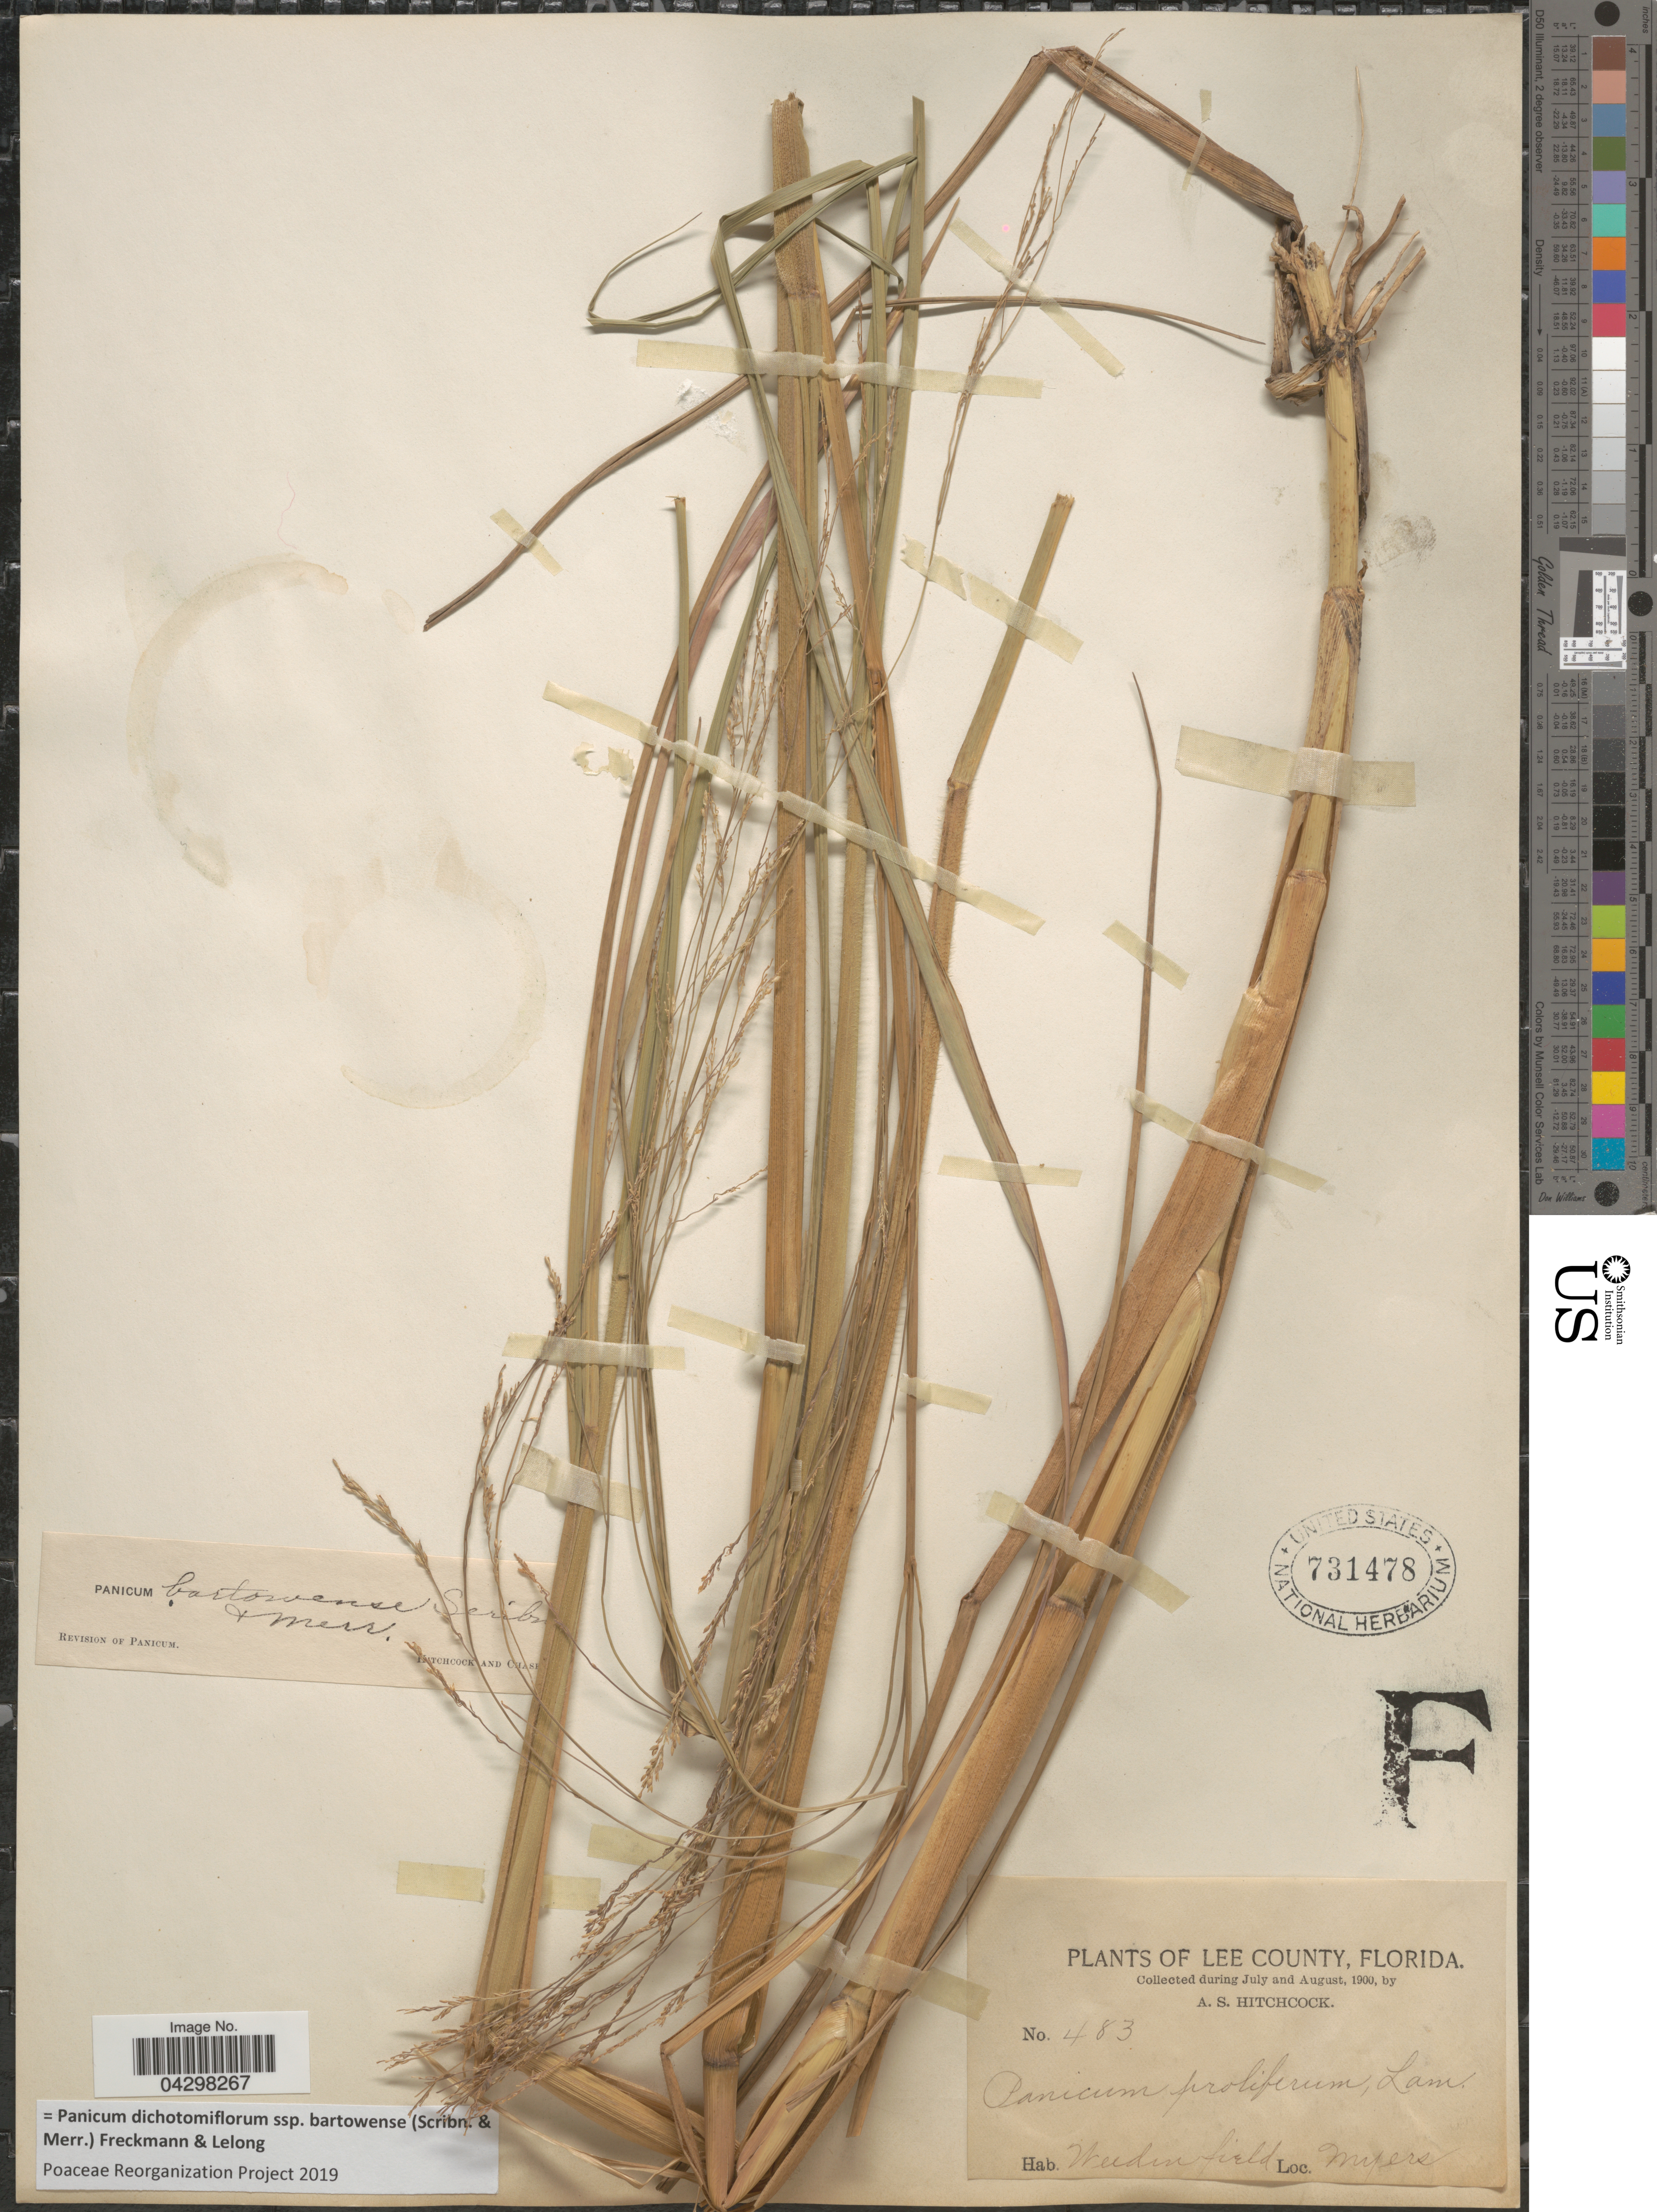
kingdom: Plantae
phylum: Tracheophyta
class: Liliopsida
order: Poales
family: Poaceae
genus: Panicum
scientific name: Panicum dichotomiflorum subsp. bartowense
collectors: A. S. Hitchcock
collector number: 483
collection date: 1900-07/1900-08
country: United States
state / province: Florida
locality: Lee County. Weed in field. Myers.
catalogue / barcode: US 731478